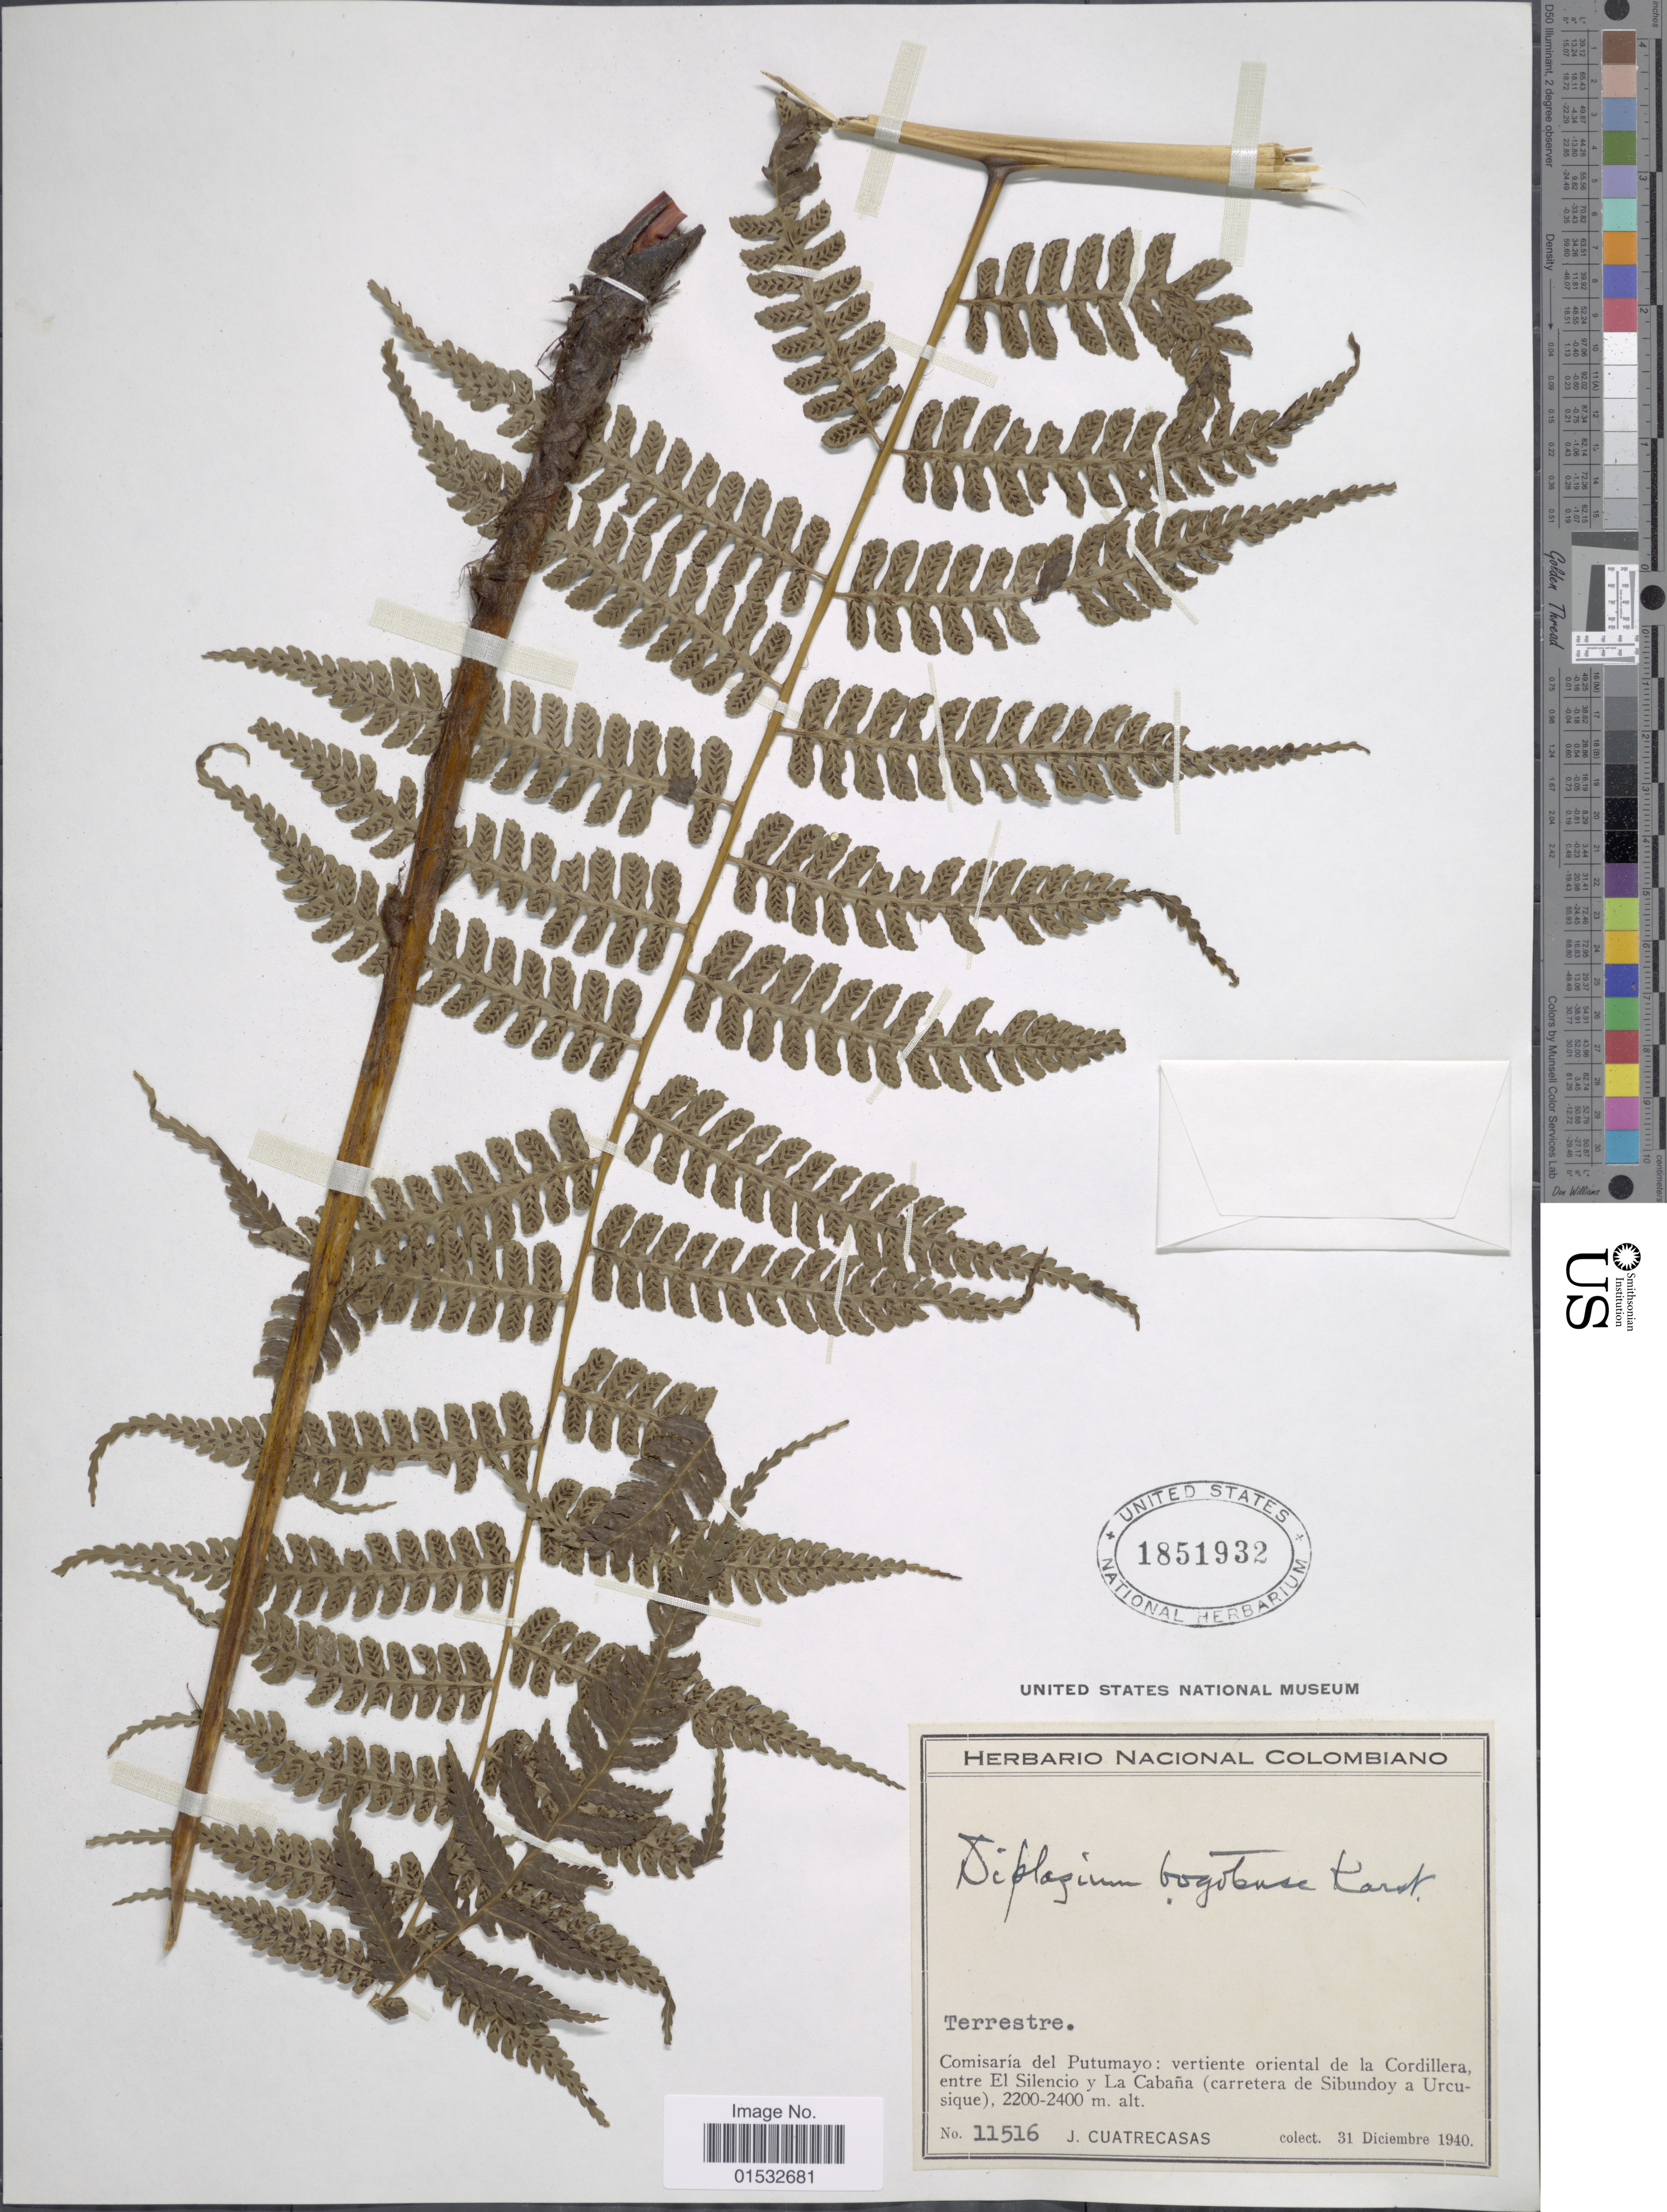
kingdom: Plantae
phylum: Tracheophyta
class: Polypodiopsida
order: Polypodiales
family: Athyriaceae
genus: Diplazium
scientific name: Diplazium bogotense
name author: (H. Karst.) Hieron.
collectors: J. Cuatrecasas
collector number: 11516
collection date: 1940-12-31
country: Colombia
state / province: Putumayo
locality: Vertiente oriental de la Cordillera, entre El Silencio y La Cabaña (carretera de Sibundoy a Urcusique)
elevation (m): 2200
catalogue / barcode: US 1851932